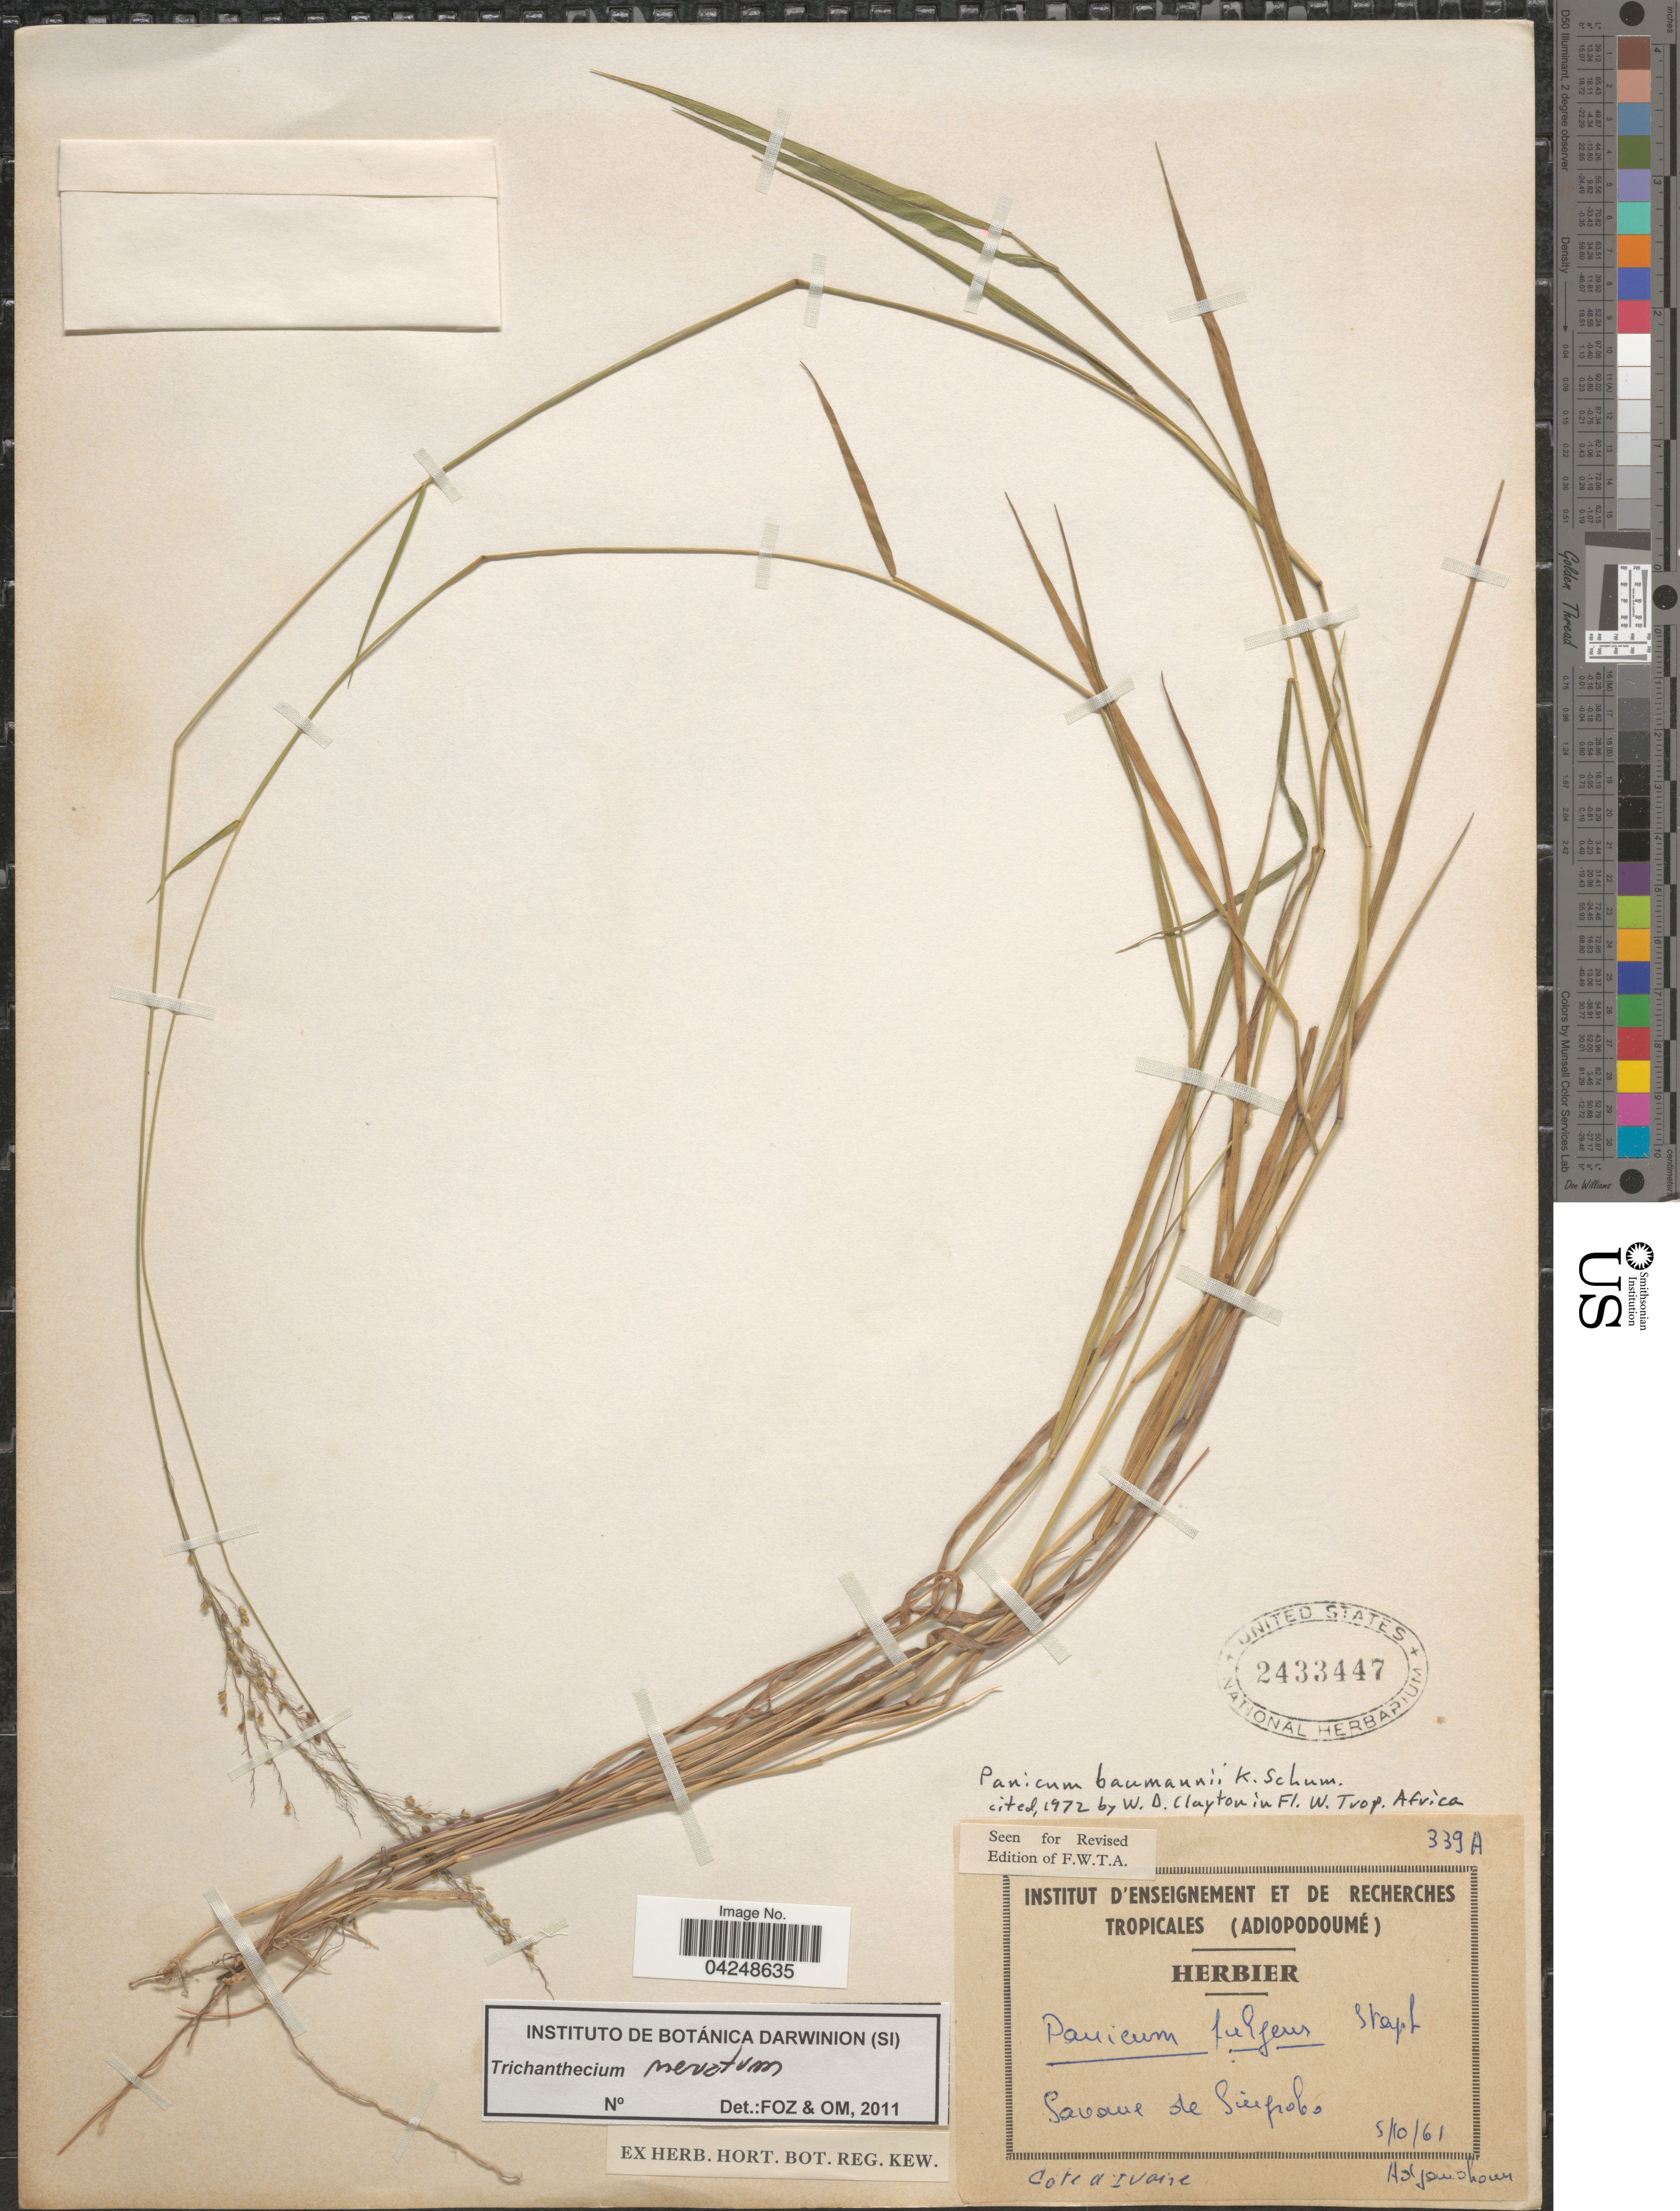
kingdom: Plantae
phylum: Tracheophyta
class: Liliopsida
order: Poales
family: Poaceae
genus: Trichanthecium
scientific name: Trichanthecium nervatum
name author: (Franch.) Zuloaga & Morrone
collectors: Adjanohoun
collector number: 339A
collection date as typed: Transcribed d/m/y: 5/10/61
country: Ivory Coast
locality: Savane de Sinprobo. Cote d'Ivoire.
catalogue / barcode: US 2433447